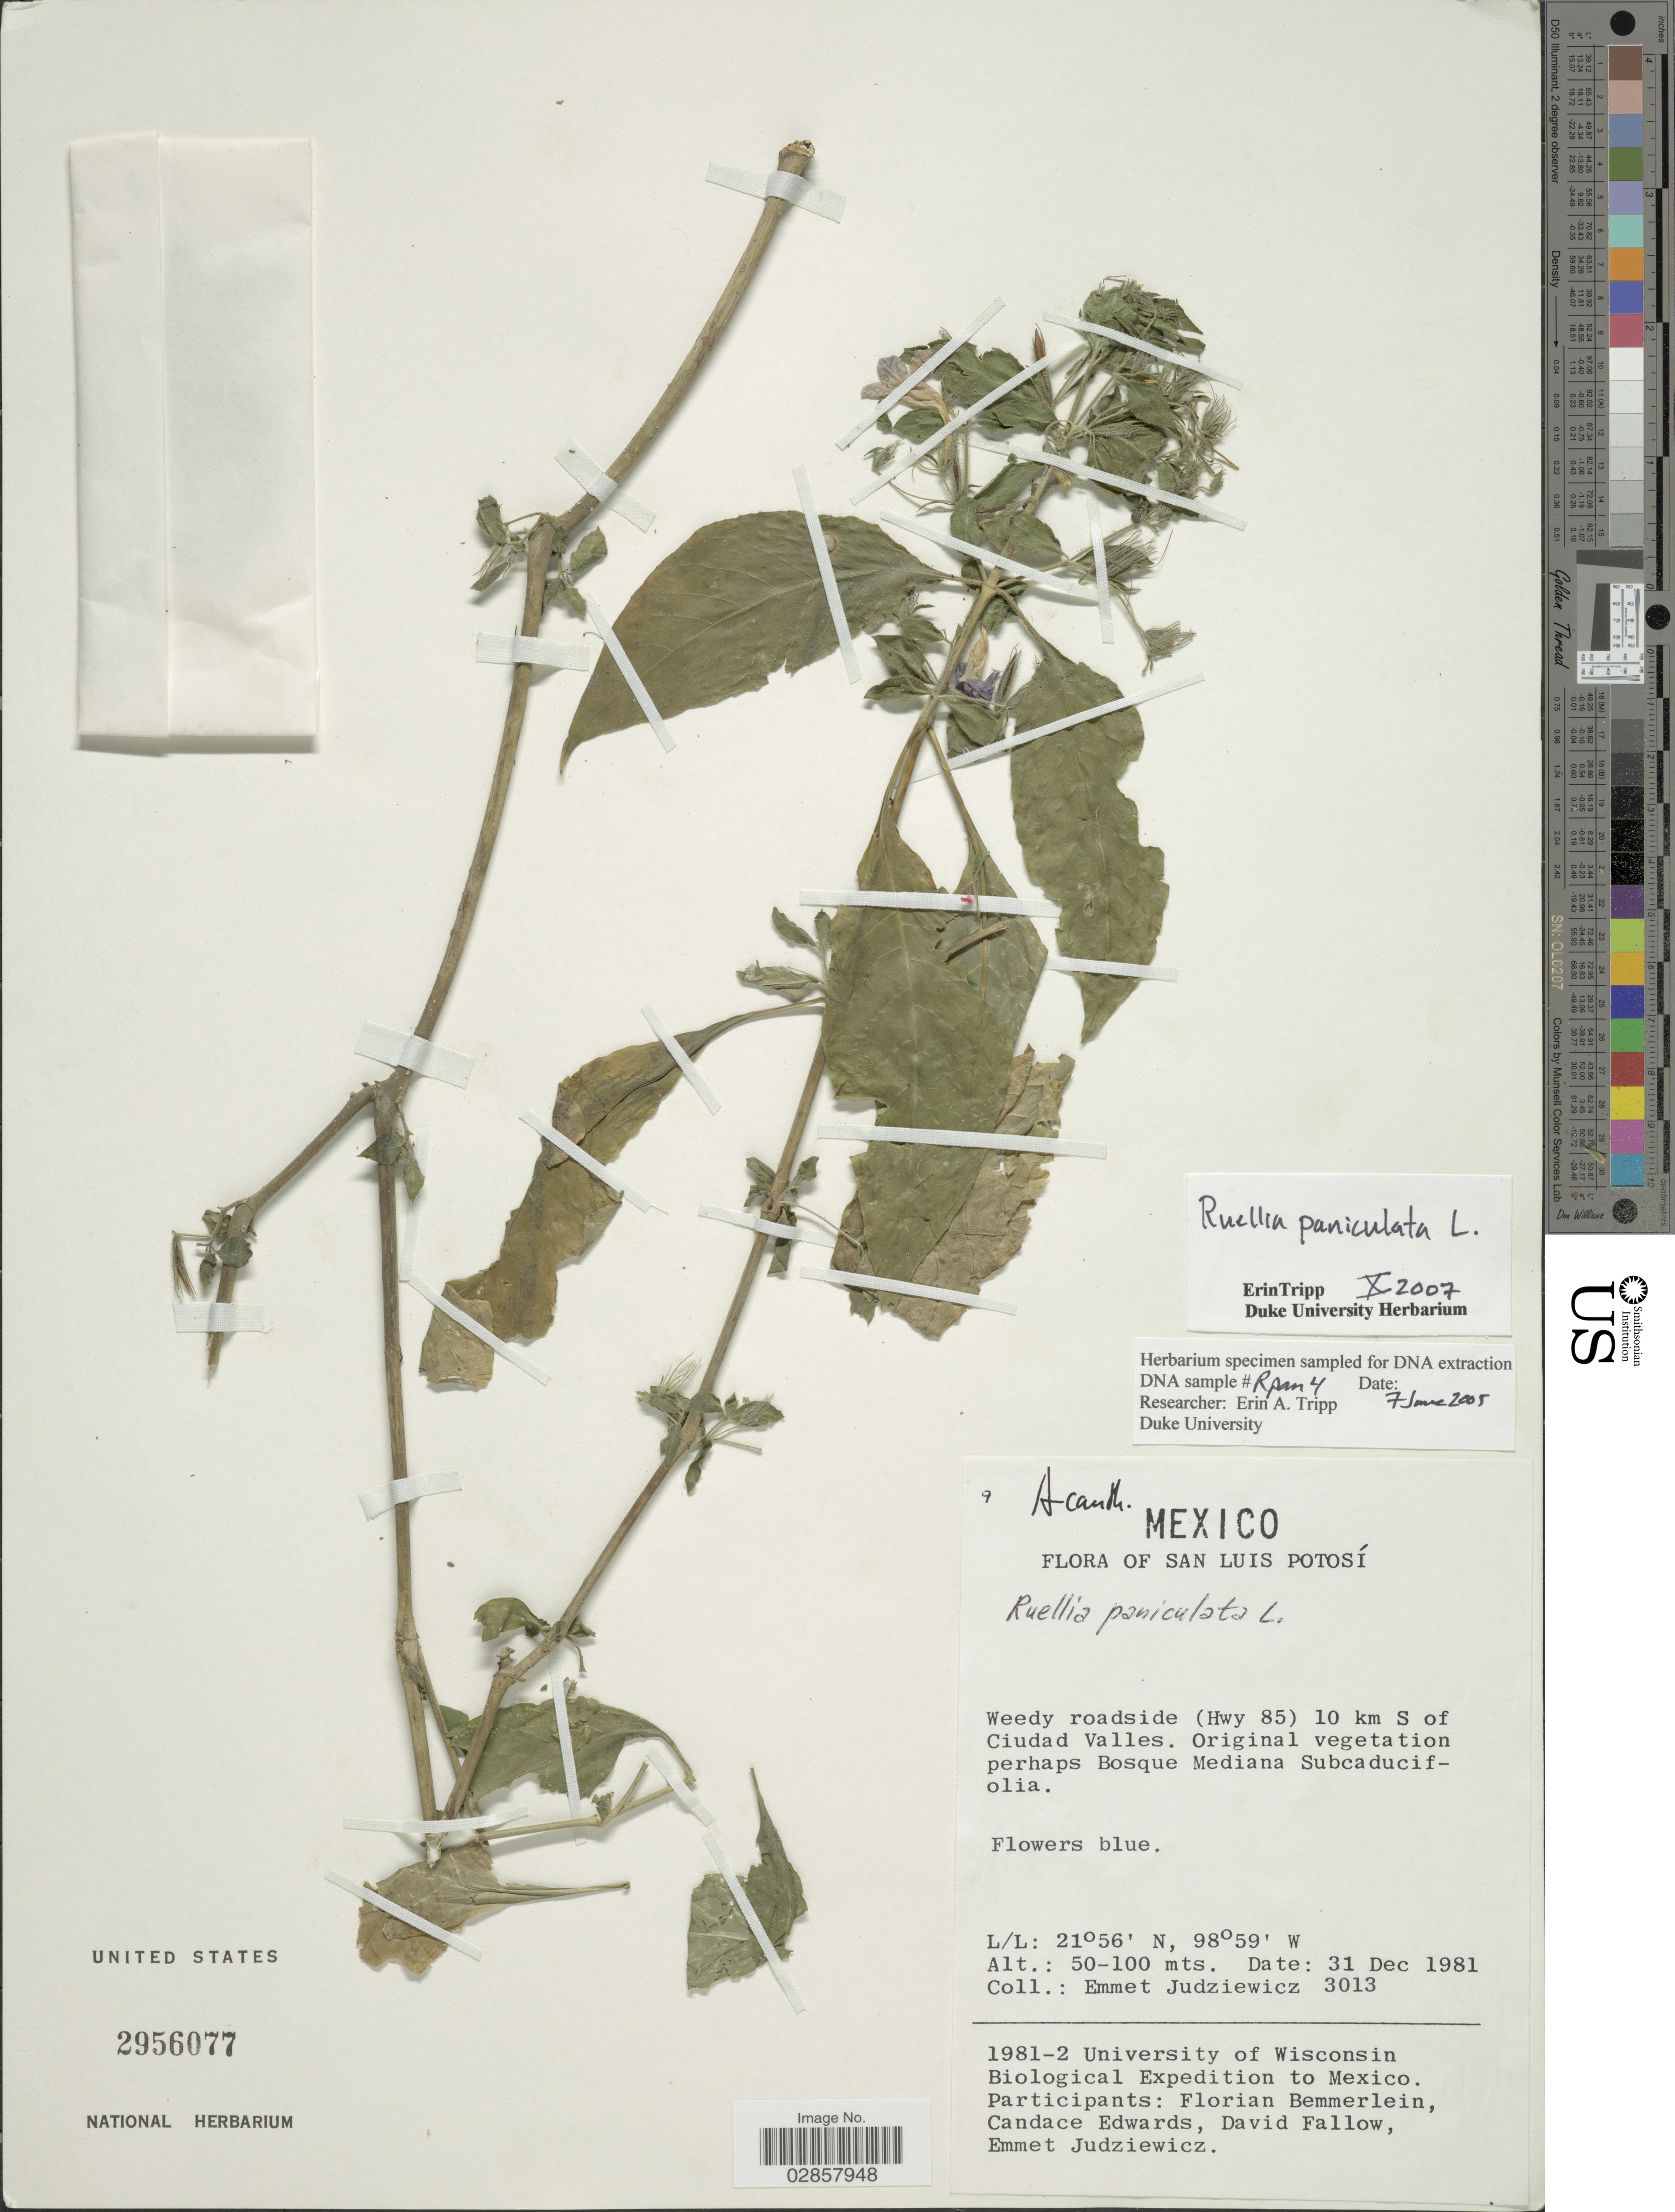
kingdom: Plantae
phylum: Tracheophyta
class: Magnoliopsida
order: Lamiales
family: Acanthaceae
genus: Ruellia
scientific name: Ruellia paniculata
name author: L.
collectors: E. J. Judziewicz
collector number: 3013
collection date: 1981-12-31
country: Mexico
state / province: San Luis Potosí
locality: Weedy roadside (Hwy 85) 10 km S of Ciudad Valles.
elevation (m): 50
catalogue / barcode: US 2956077